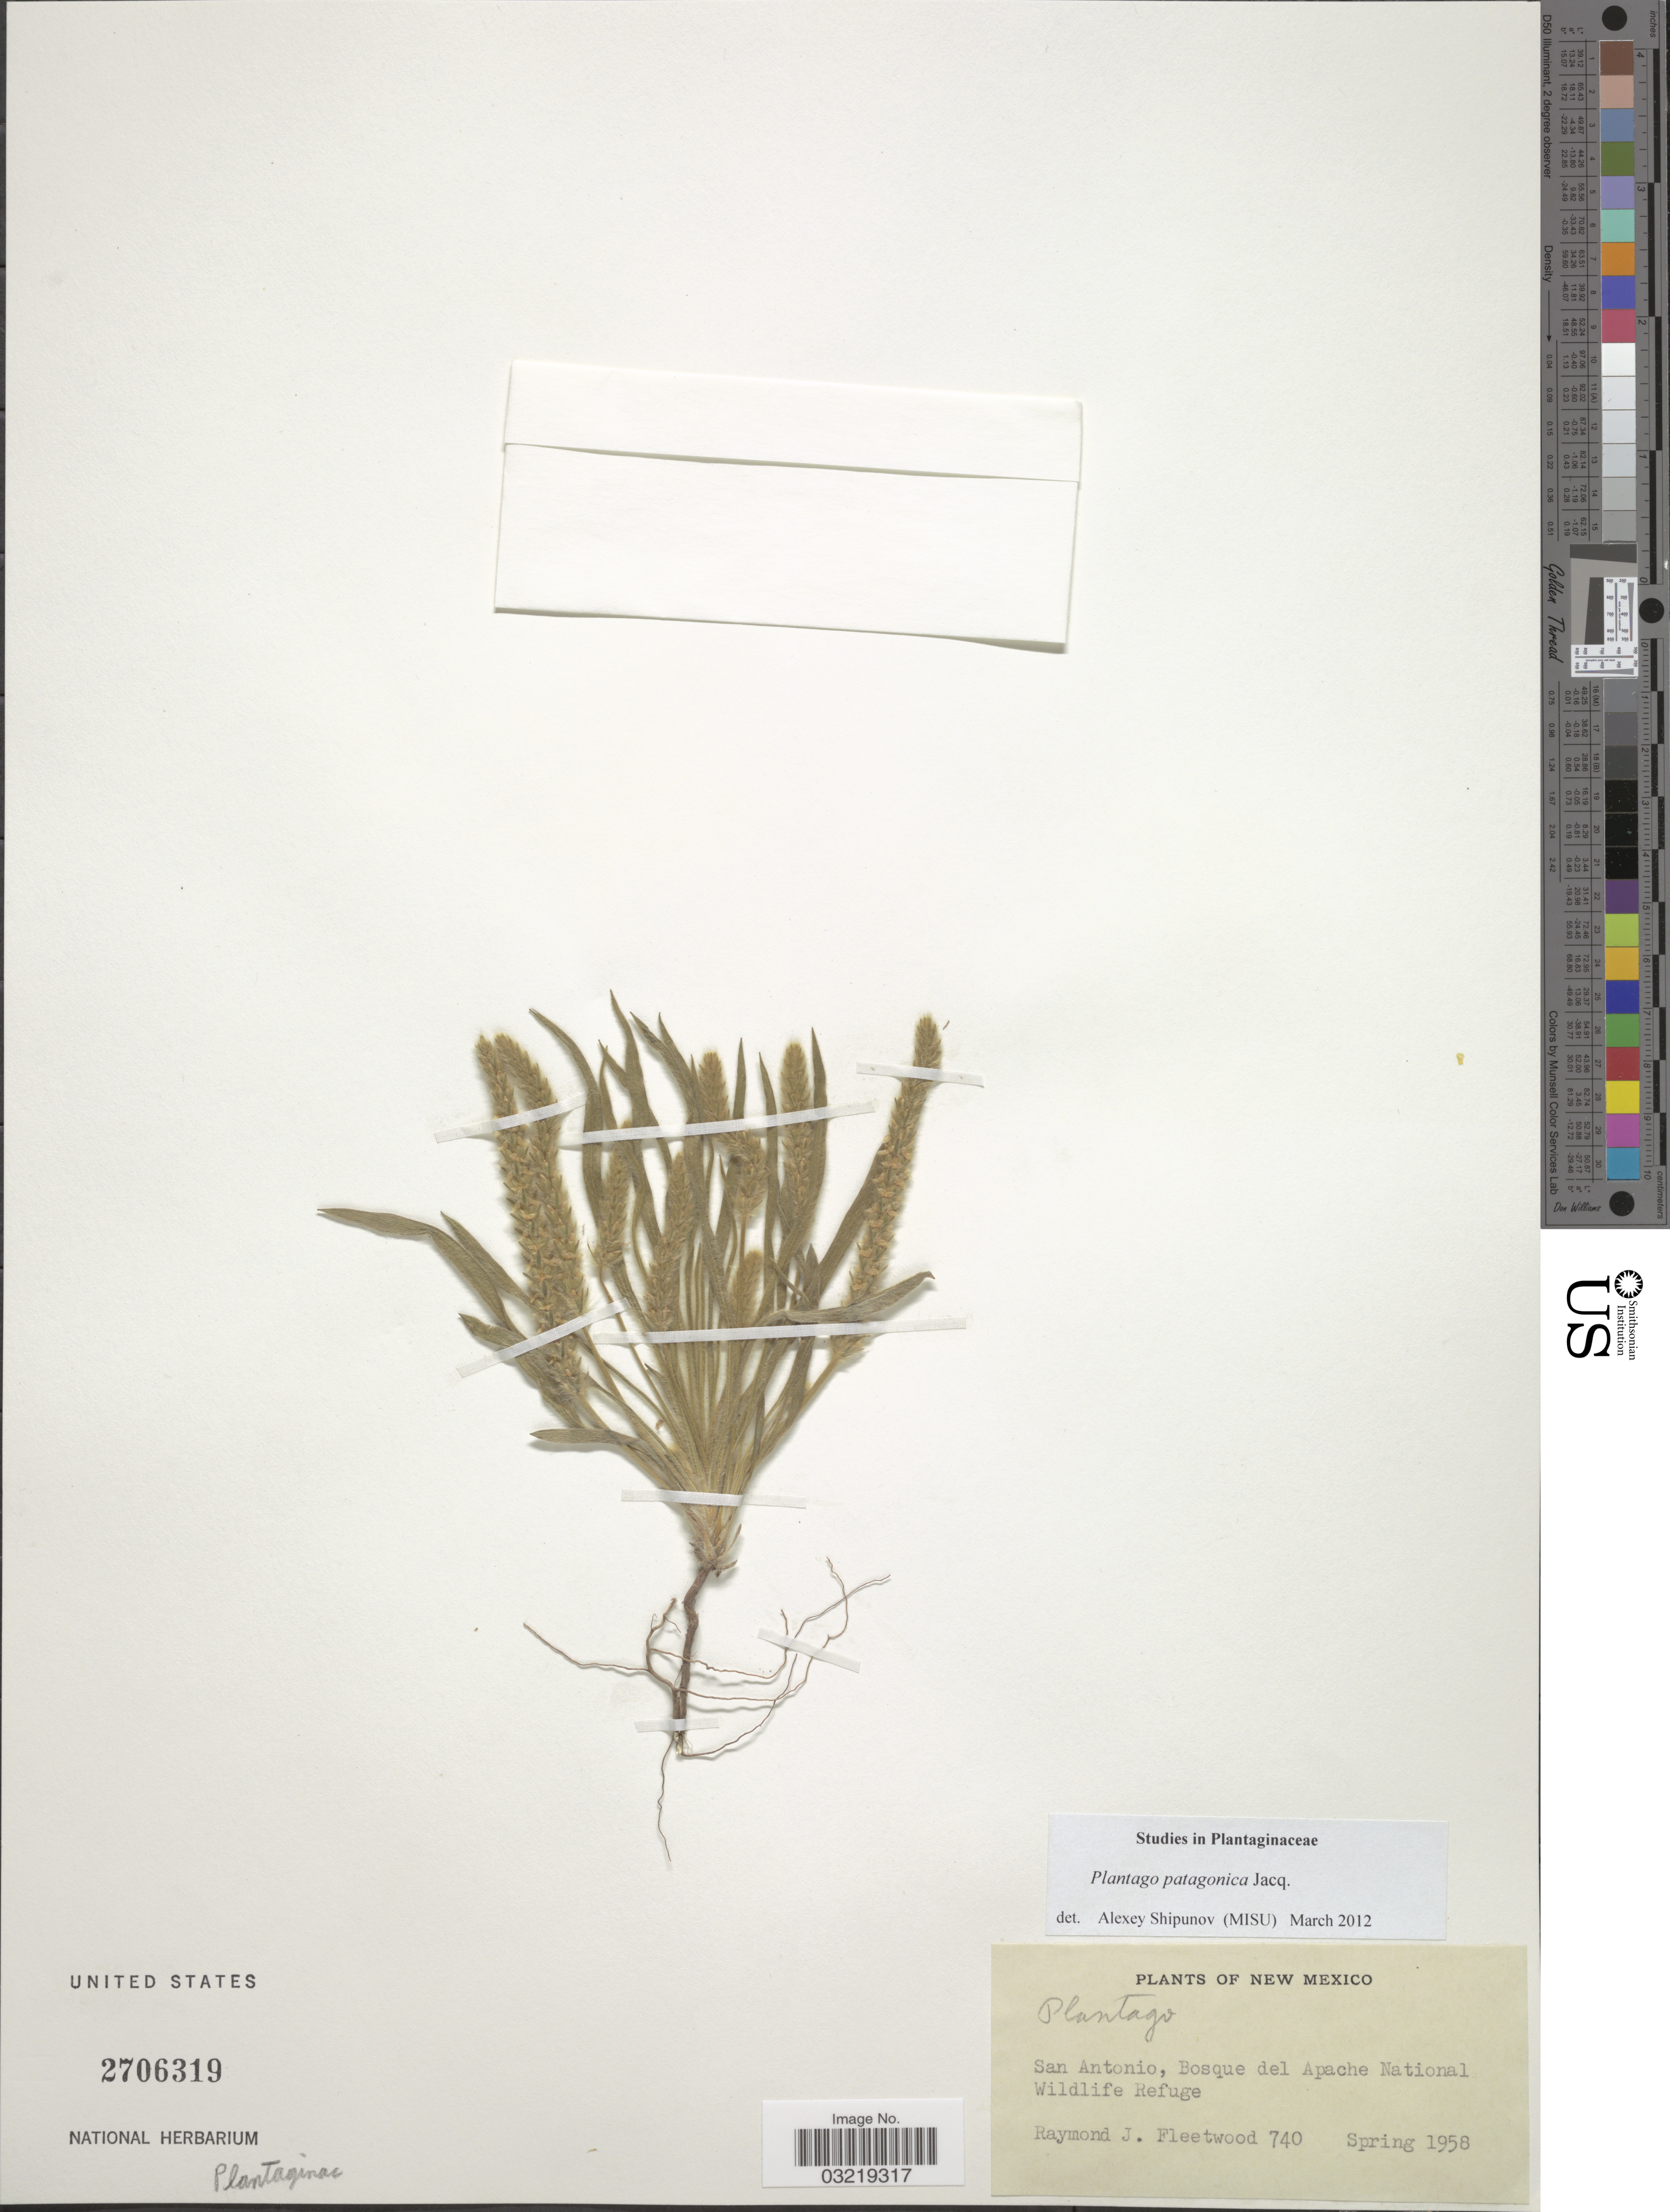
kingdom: Plantae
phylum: Tracheophyta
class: Magnoliopsida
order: Lamiales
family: Plantaginaceae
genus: Plantago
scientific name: Plantago patagonica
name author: Jacq.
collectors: R. J. Fleetwood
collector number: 740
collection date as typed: Spring 1958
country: United States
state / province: New Mexico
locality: San Antonio, Bosque del Apache National Wildlife Refuge.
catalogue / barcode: US 2706319